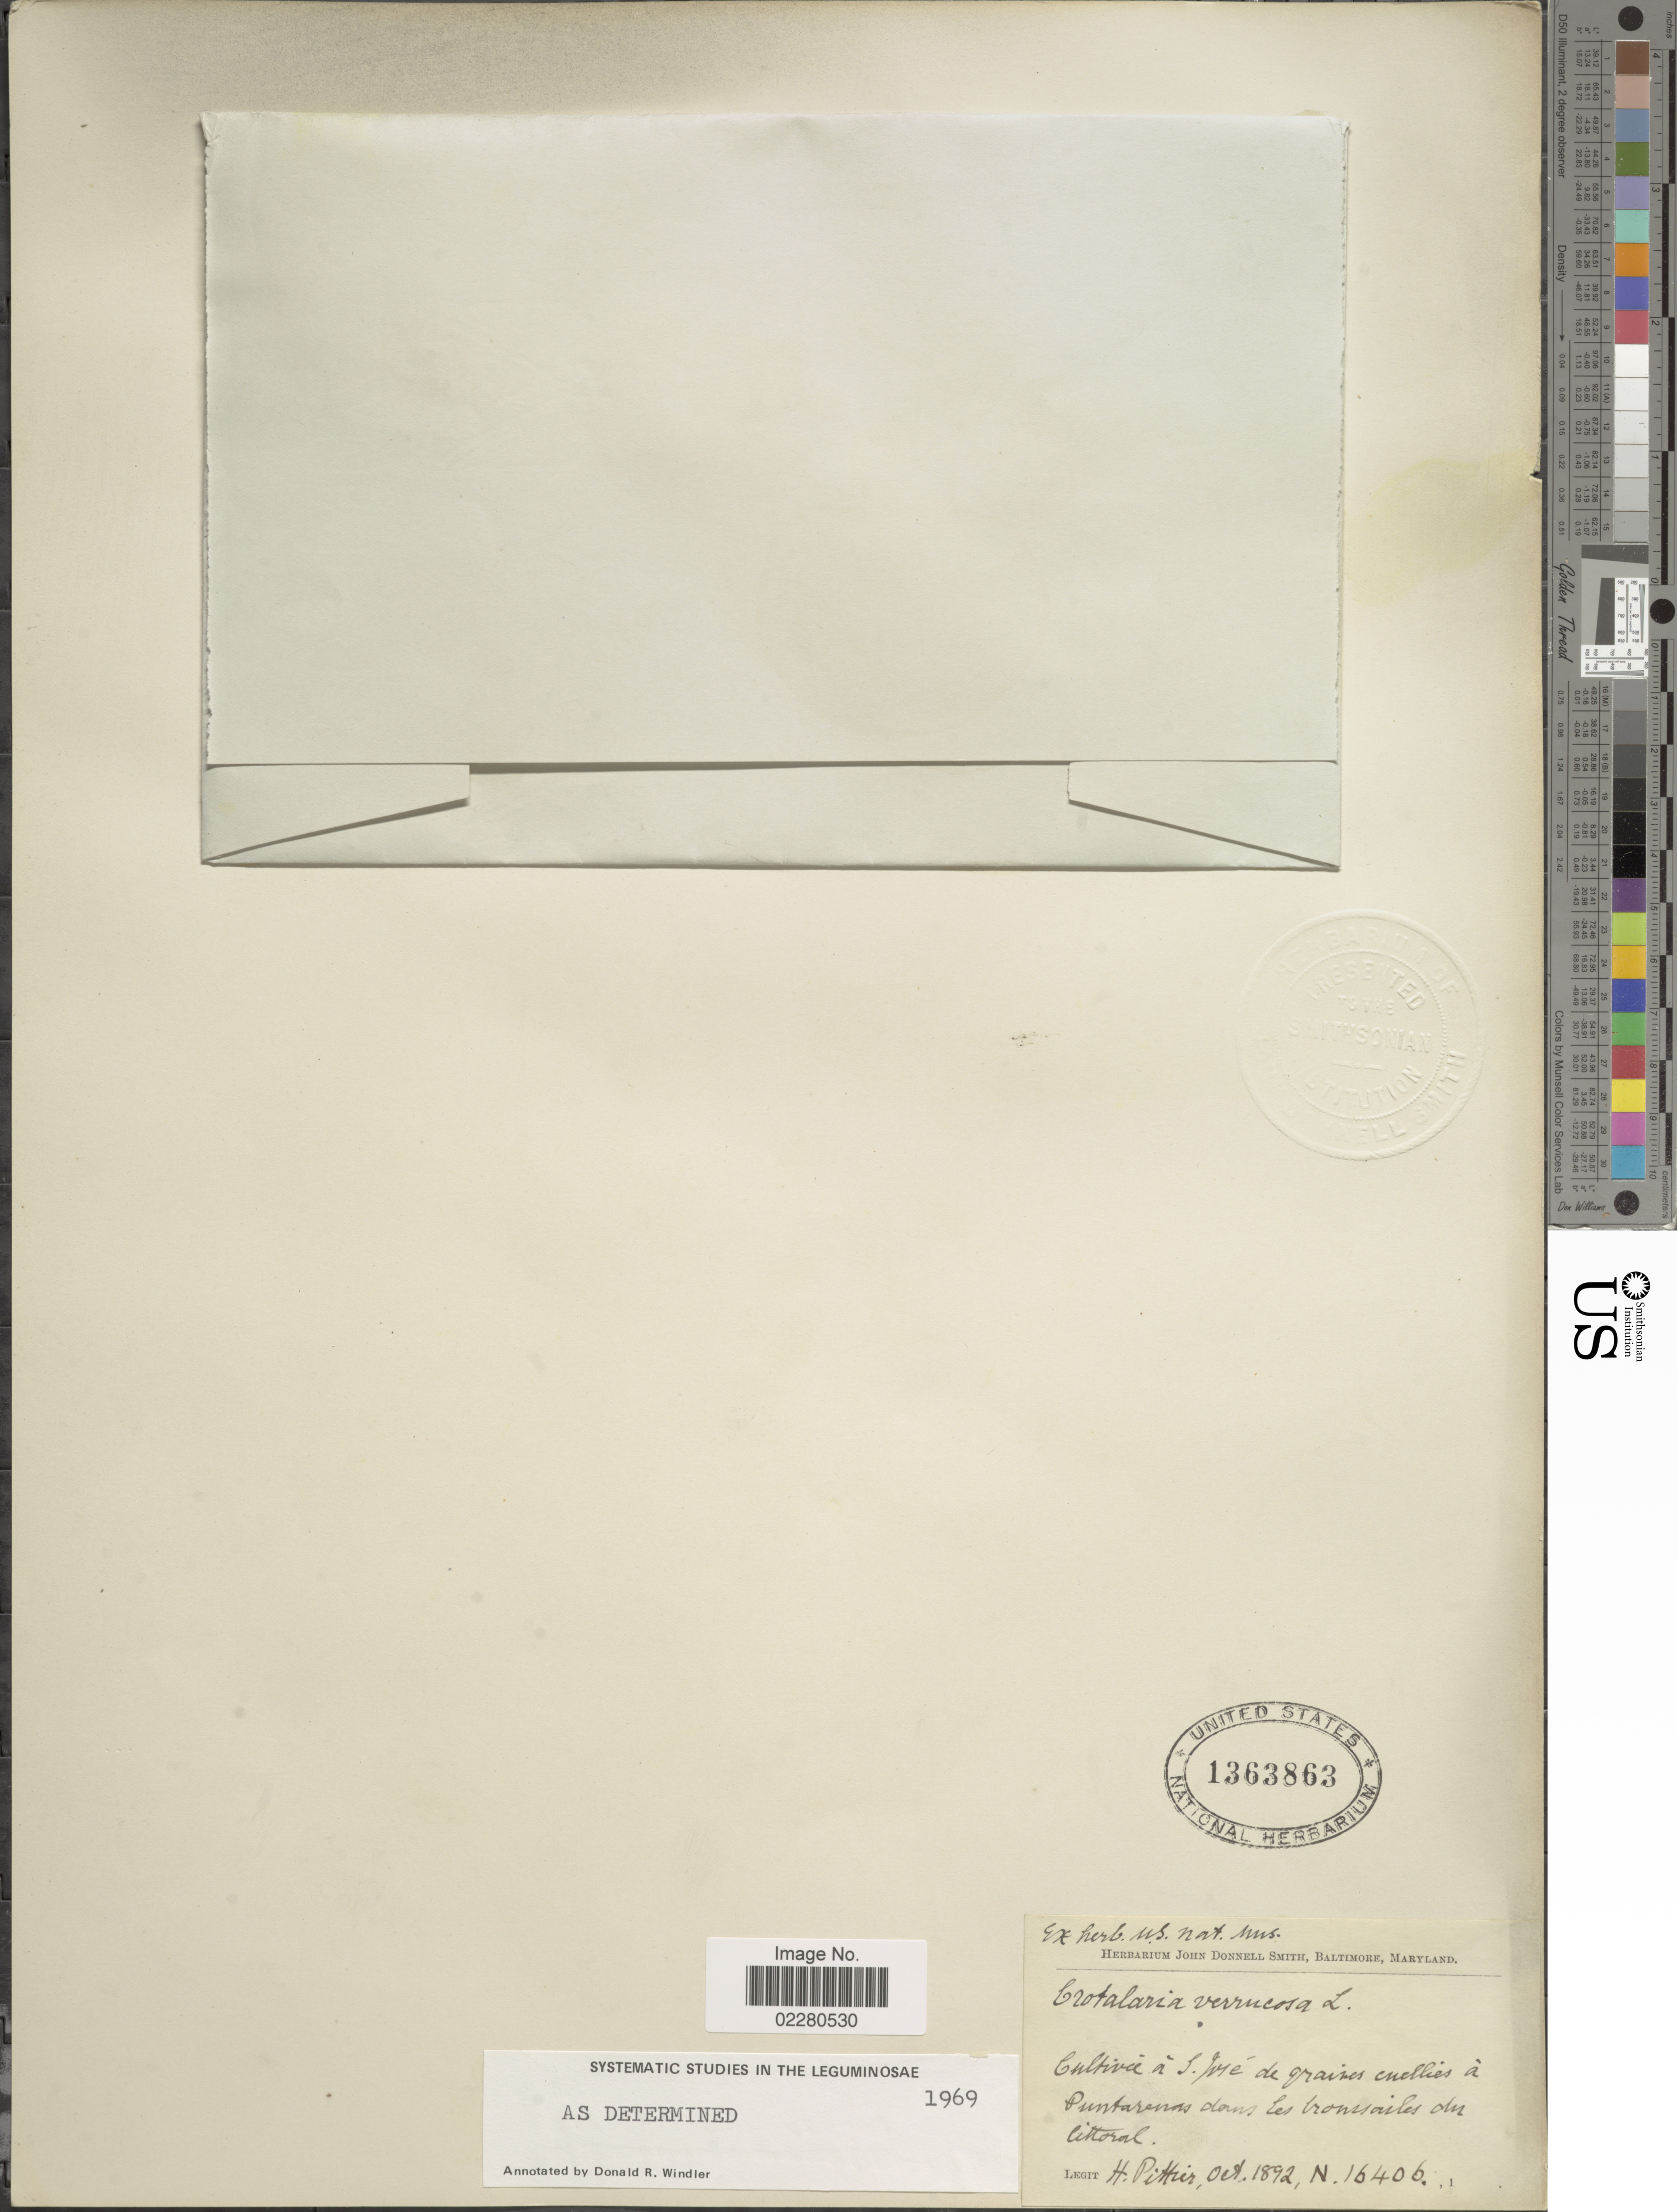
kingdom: Plantae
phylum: Tracheophyta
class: Magnoliopsida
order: Fabales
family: Fabaceae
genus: Crotalaria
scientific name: Crotalaria verrucosa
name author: L.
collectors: H. F. Pittier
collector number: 16406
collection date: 1892-10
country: Costa Rica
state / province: Puntarenas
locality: Cultiveé à S. José de graines cueillies à Puntarenas dans les broussailes du littoral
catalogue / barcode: US 1363863